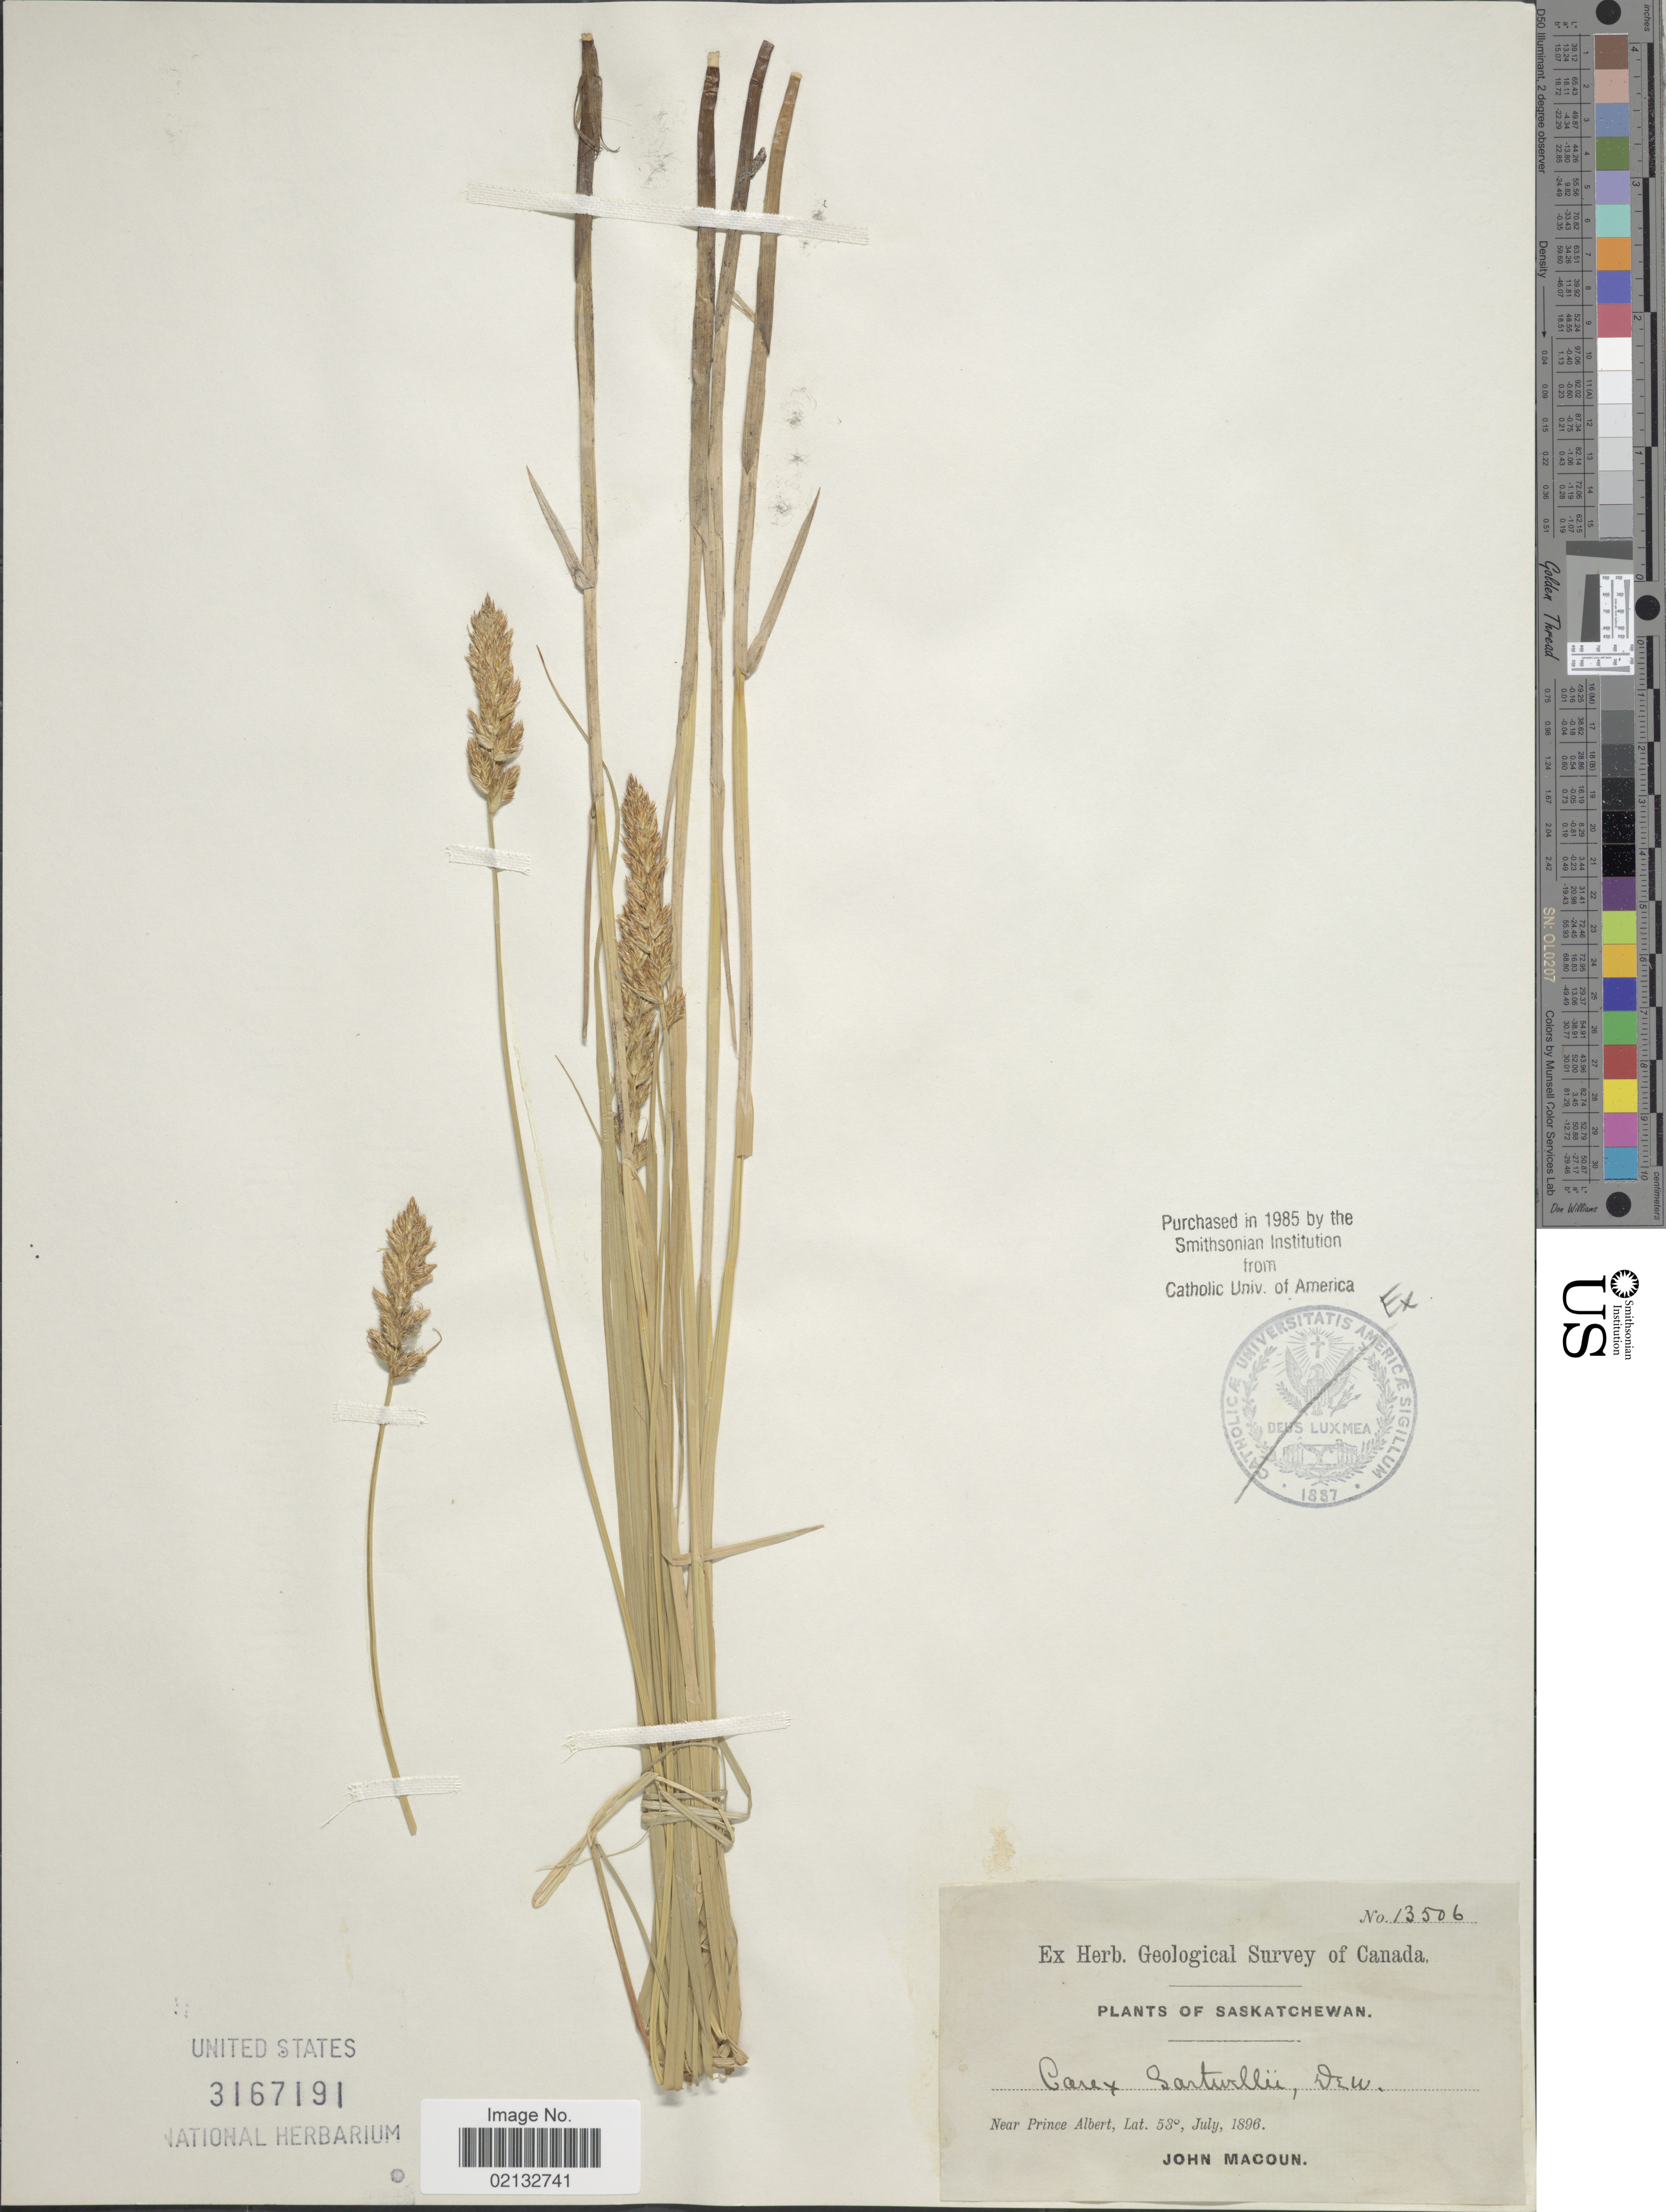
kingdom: Plantae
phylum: Tracheophyta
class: Liliopsida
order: Poales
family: Cyperaceae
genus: Carex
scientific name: Carex sartwellii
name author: Dewey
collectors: J. Macoun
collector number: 13506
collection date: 1896-07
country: Canada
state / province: Saskatchewan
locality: Near Prince Albert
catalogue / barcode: US 3167191